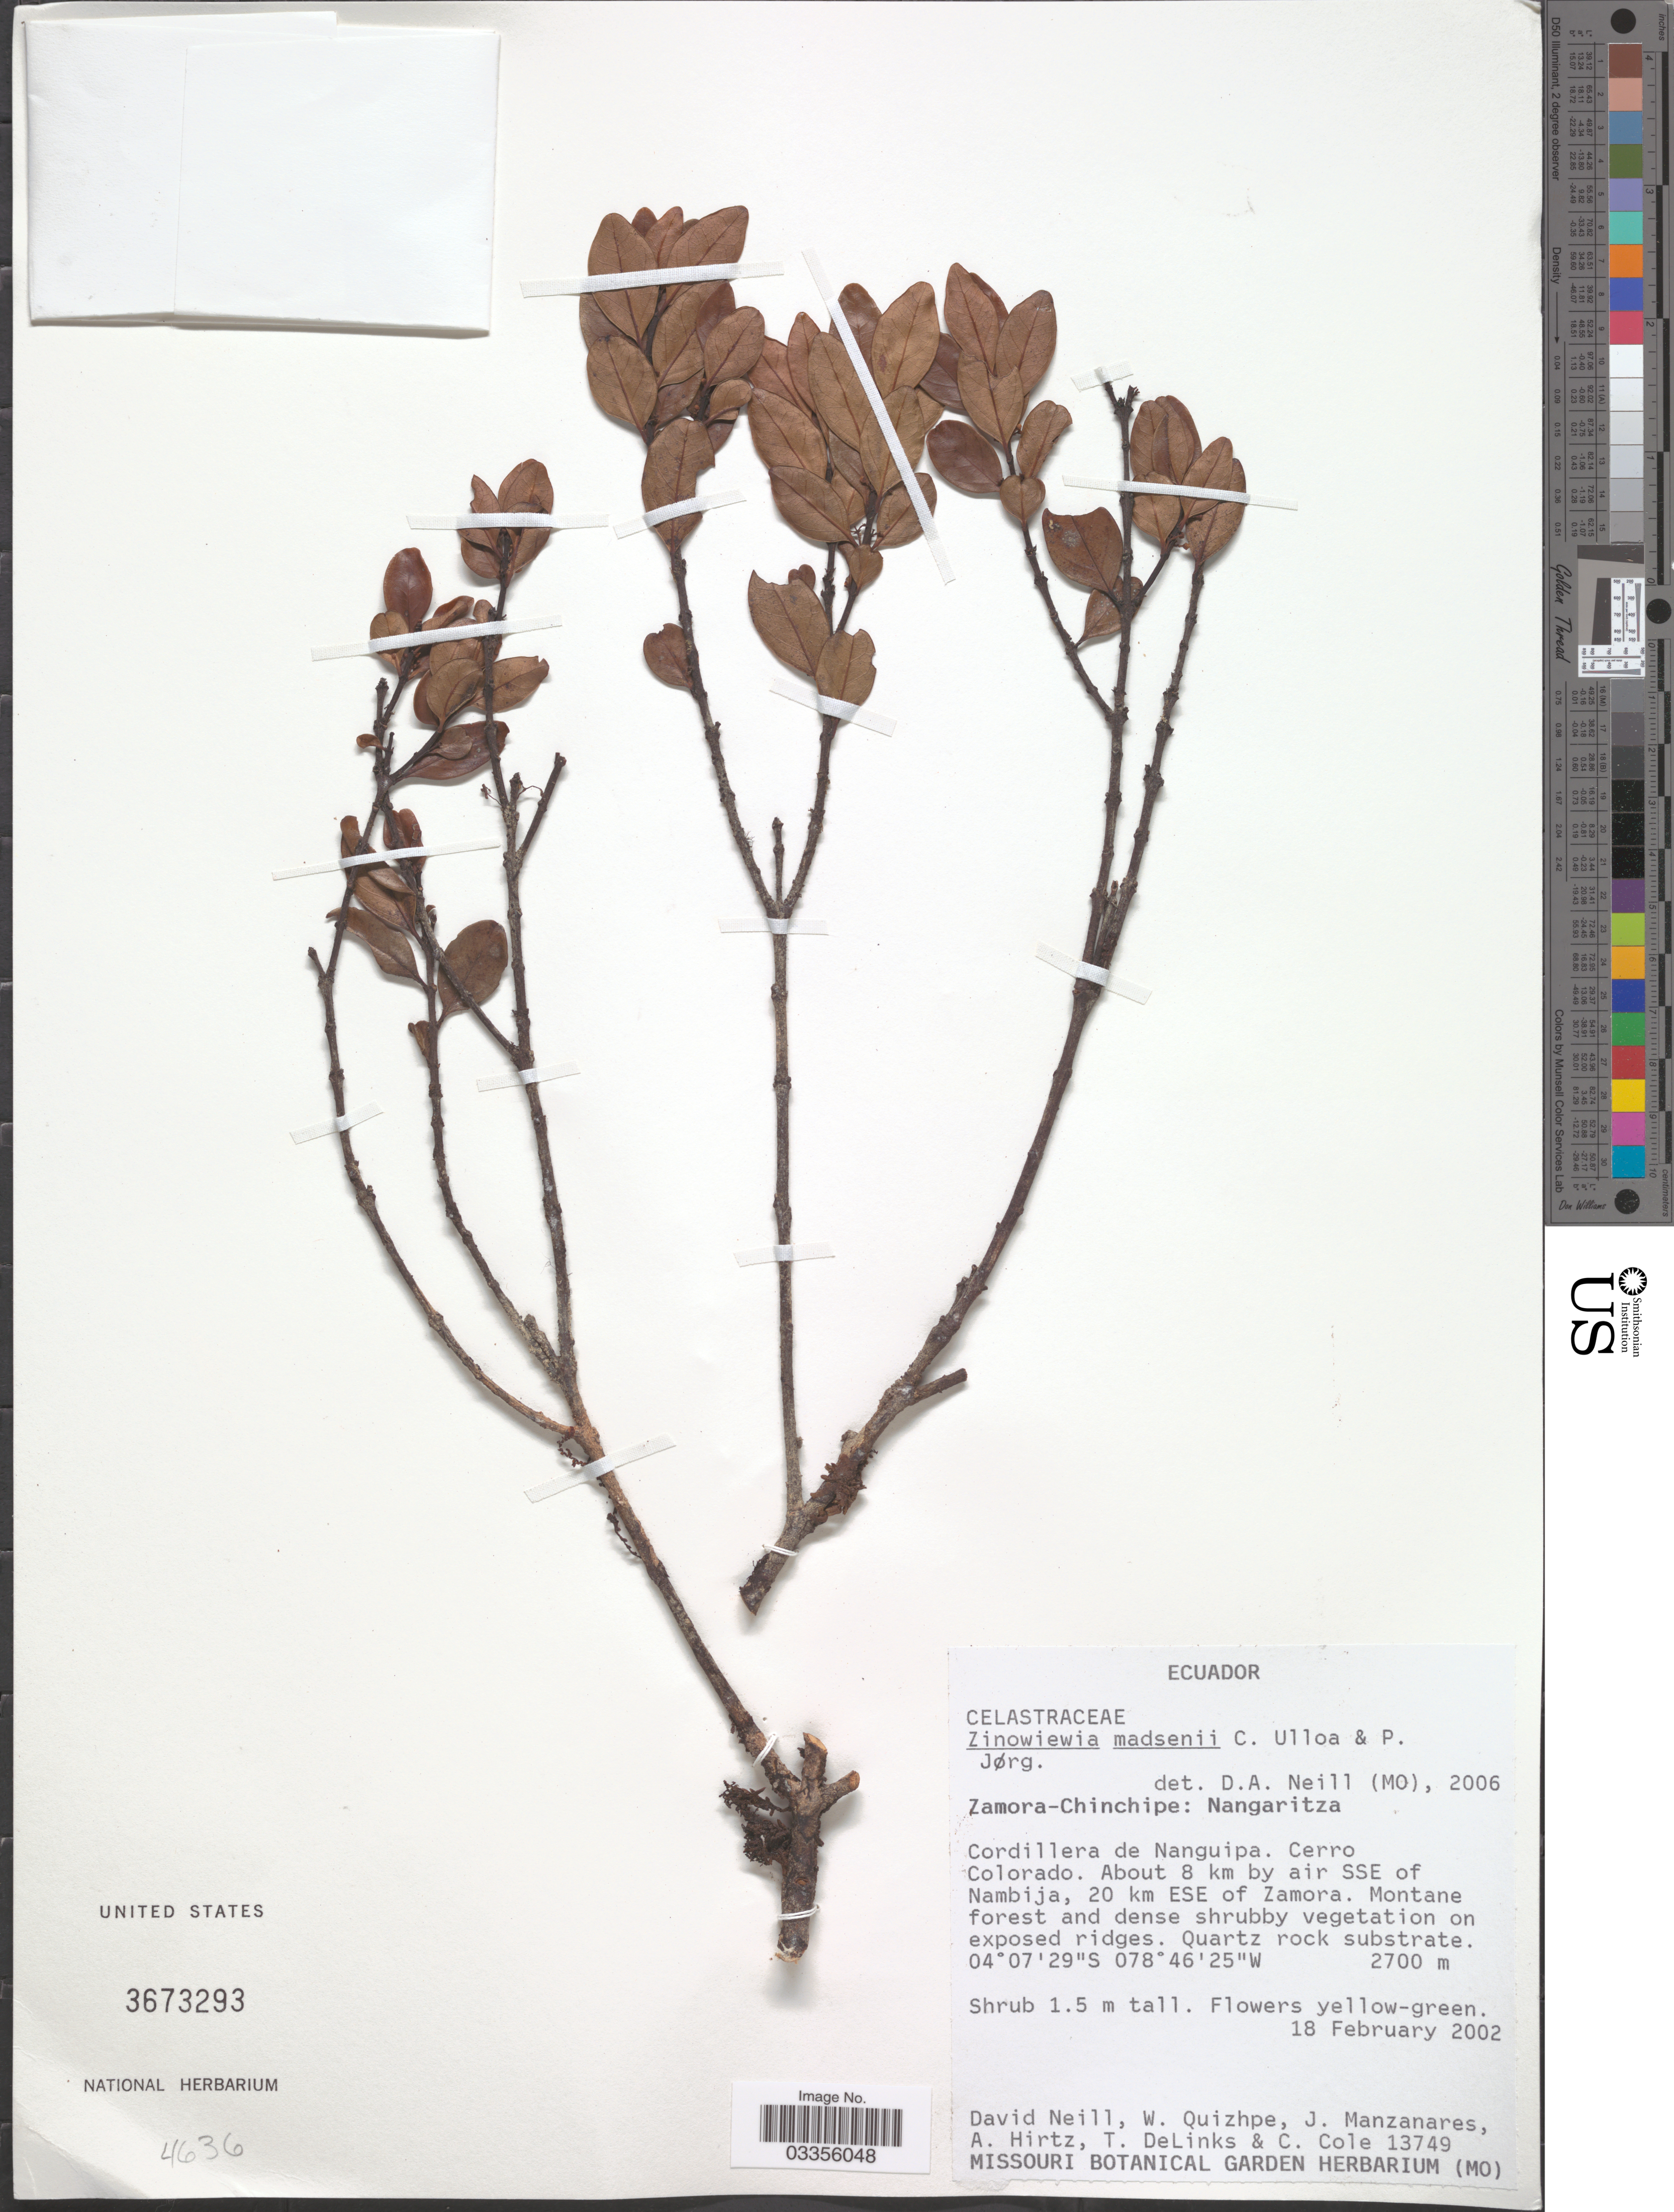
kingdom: Plantae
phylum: Tracheophyta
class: Magnoliopsida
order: Celastrales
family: Celastraceae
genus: Zinowiewia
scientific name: Zinowiewia madsenii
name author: C. Ulloa & P. Jørg.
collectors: D. Neill, W. Quizhpe, J. Manzanares, A. Hirtz & et al.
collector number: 13749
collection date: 2002-02-18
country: Ecuador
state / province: Zamora-Chinchipe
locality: Nangaritza. Cordillera de Naguipa. Cerro Colorado. About 8 km by air SSE of Nambija, 20 km ESE of Zamora.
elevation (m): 2700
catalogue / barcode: US 3673293